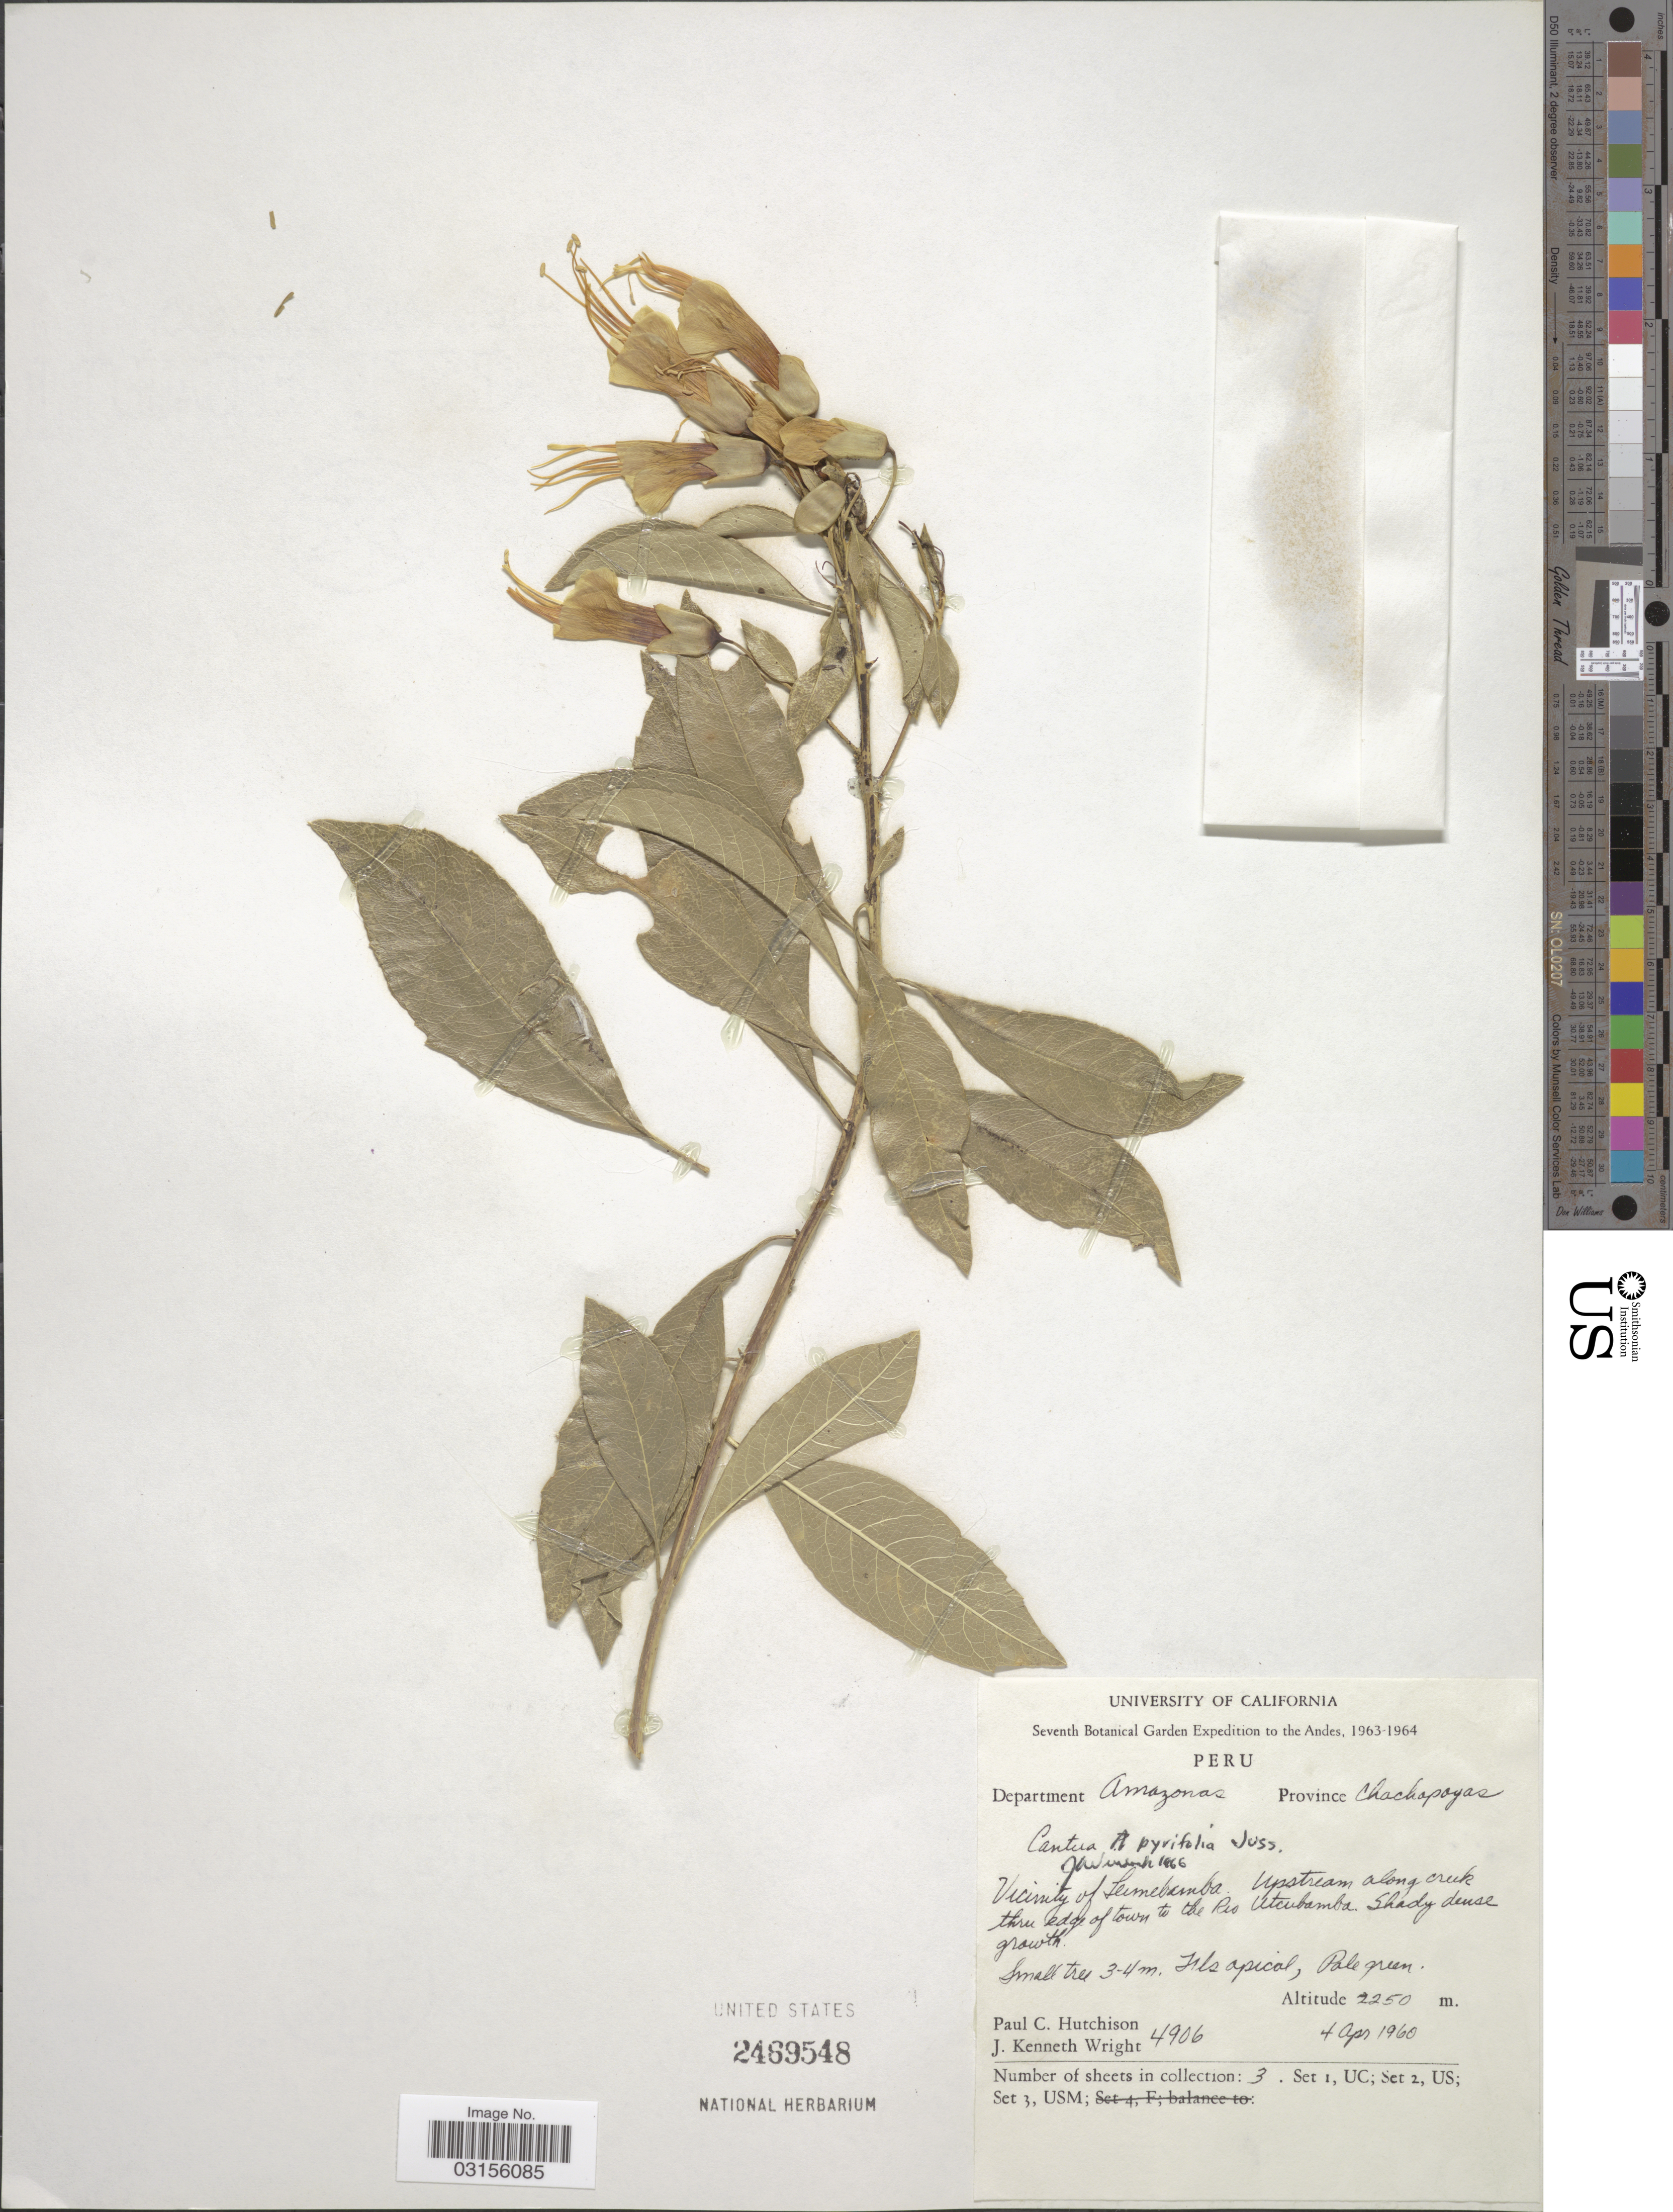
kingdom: Plantae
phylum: Tracheophyta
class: Magnoliopsida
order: Ericales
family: Polemoniaceae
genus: Cantua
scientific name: Cantua pyrifolia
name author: Juss. ex Lam.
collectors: P. C. Hutchison & J. K. Wright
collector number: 4906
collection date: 1960-04-04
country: Peru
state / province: Amazonas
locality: Andes. Department Amazonas. Province Chachapoyas. Vicinity of Leimebamba. Upstream along creek thru edge of town to the Rio Utcubamba.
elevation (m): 2250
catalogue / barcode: US 2469548